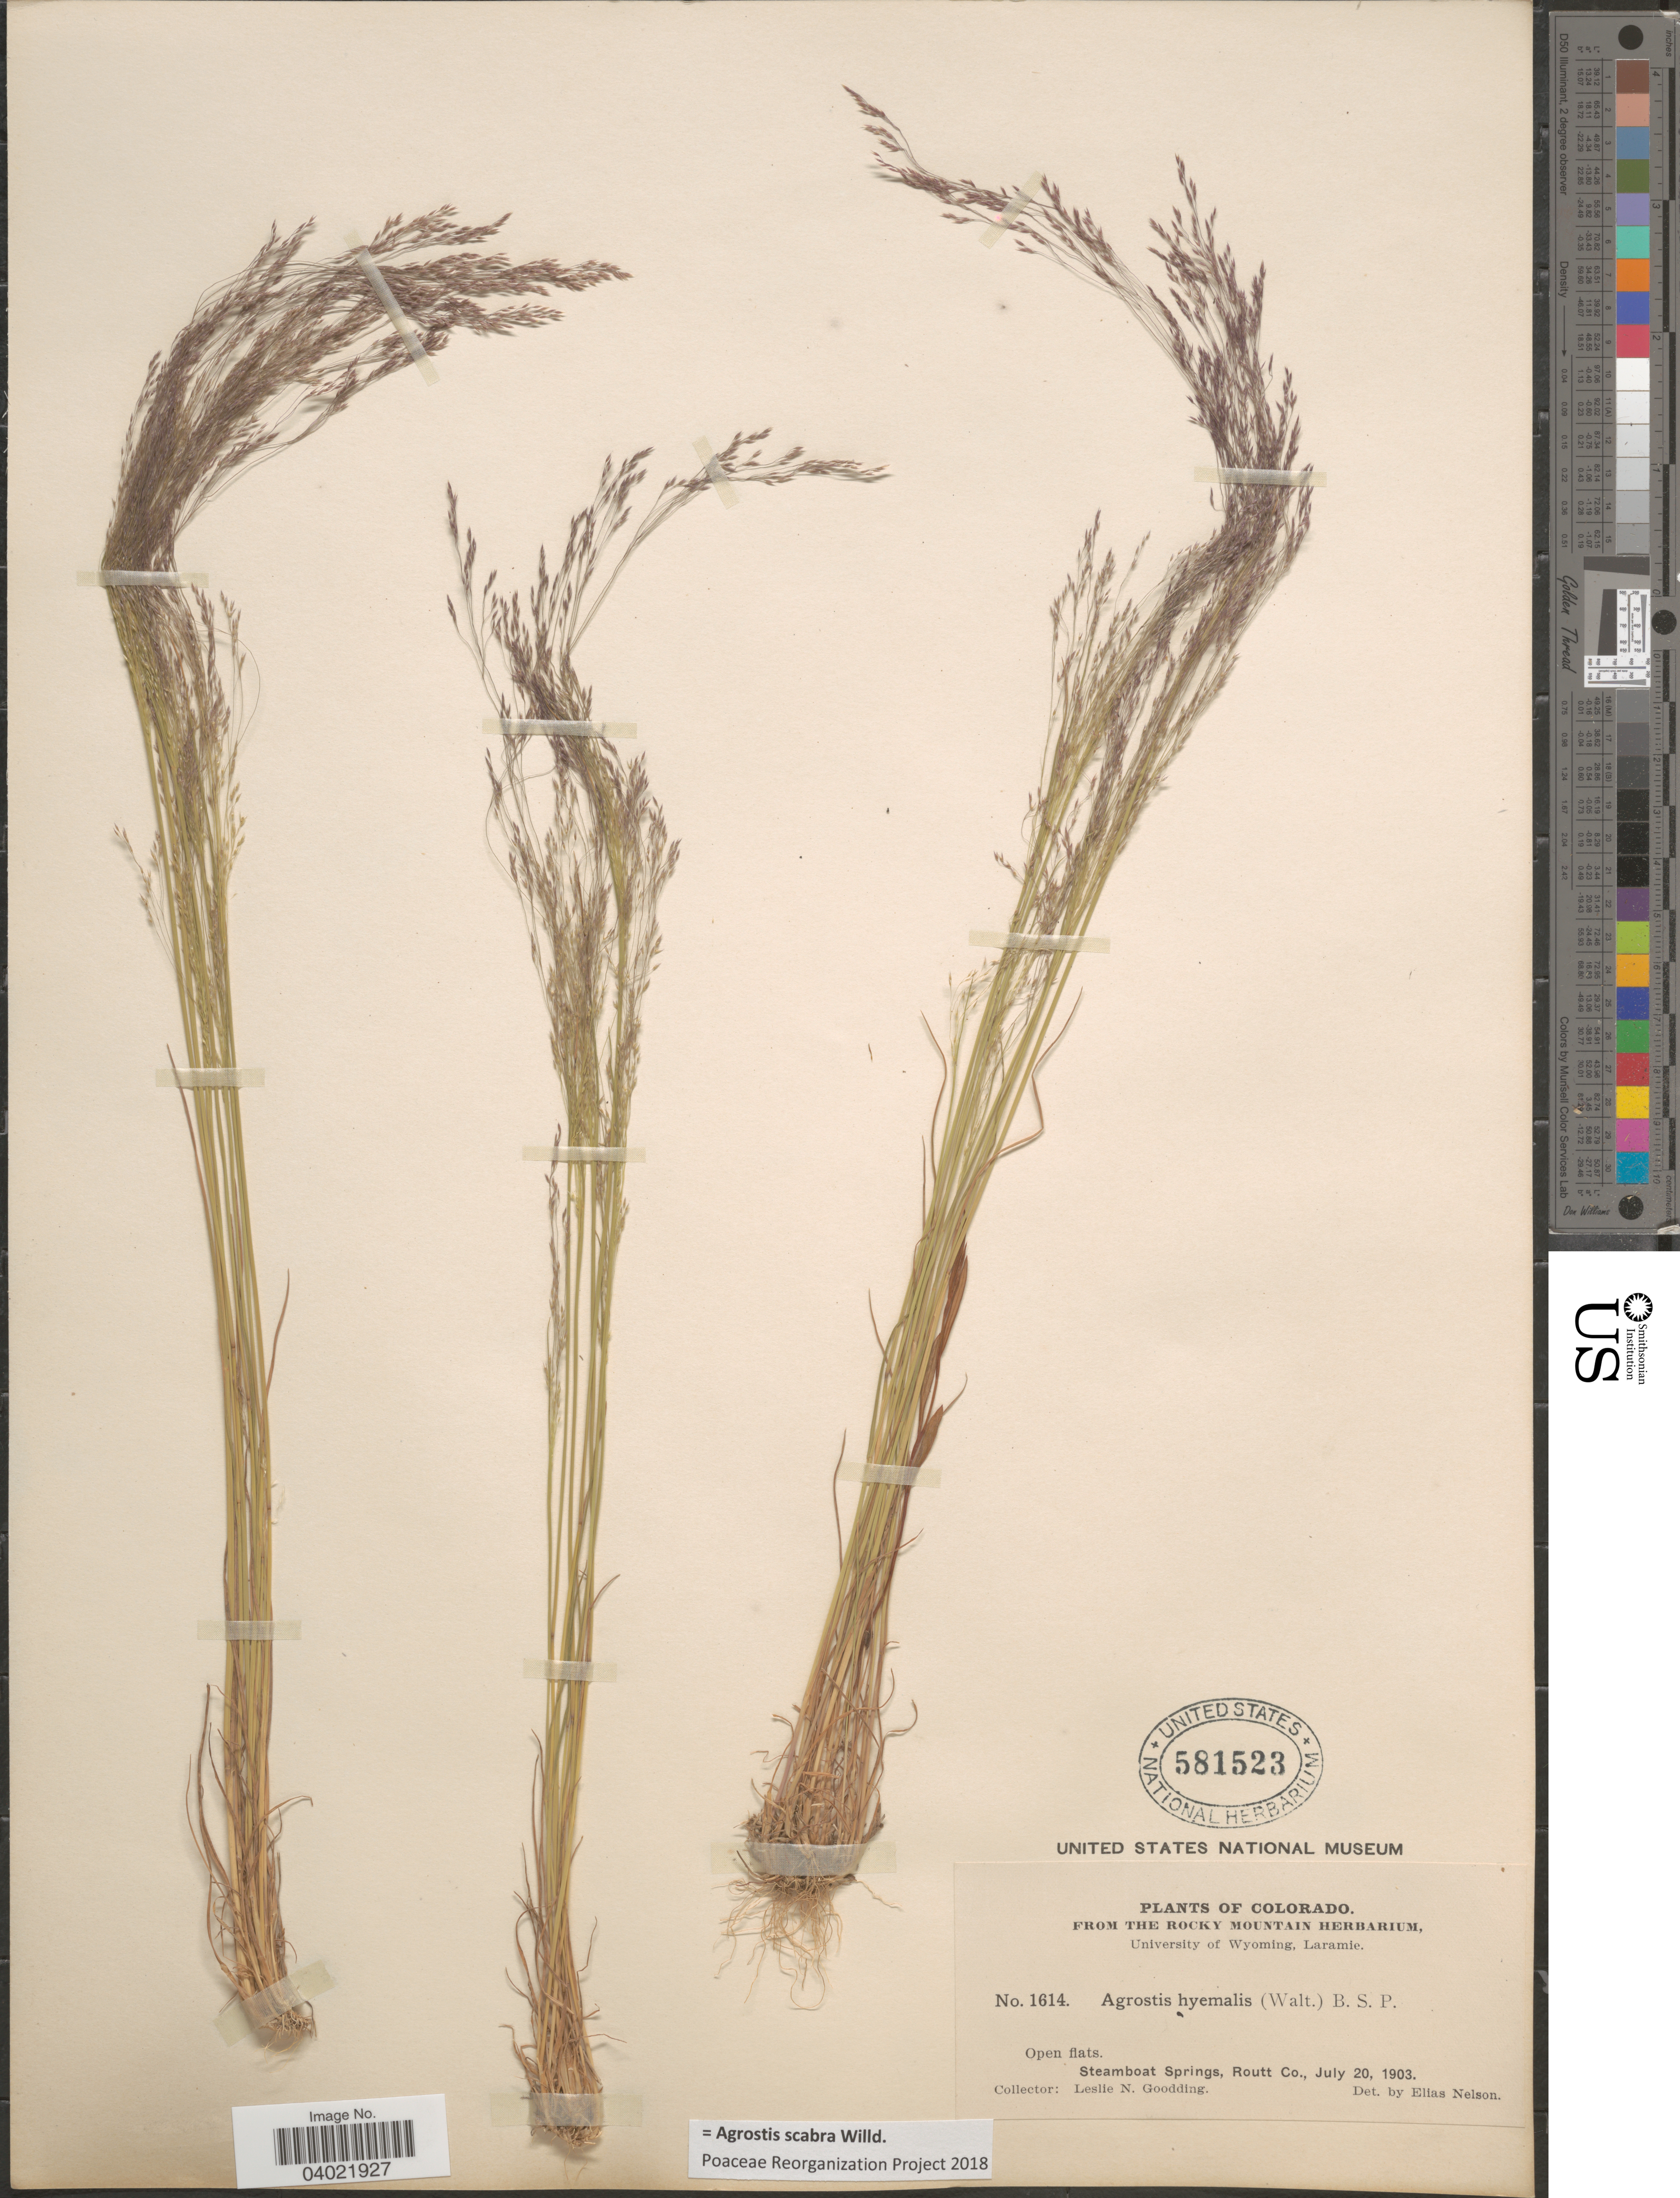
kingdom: Plantae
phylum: Tracheophyta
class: Liliopsida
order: Poales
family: Poaceae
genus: Agrostis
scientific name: Agrostis scabra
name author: Willd.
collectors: L. N. Goodding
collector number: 1614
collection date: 1903-07-20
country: United States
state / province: Colorado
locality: Steamboat Springs, Routt Co.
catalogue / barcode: US 581523